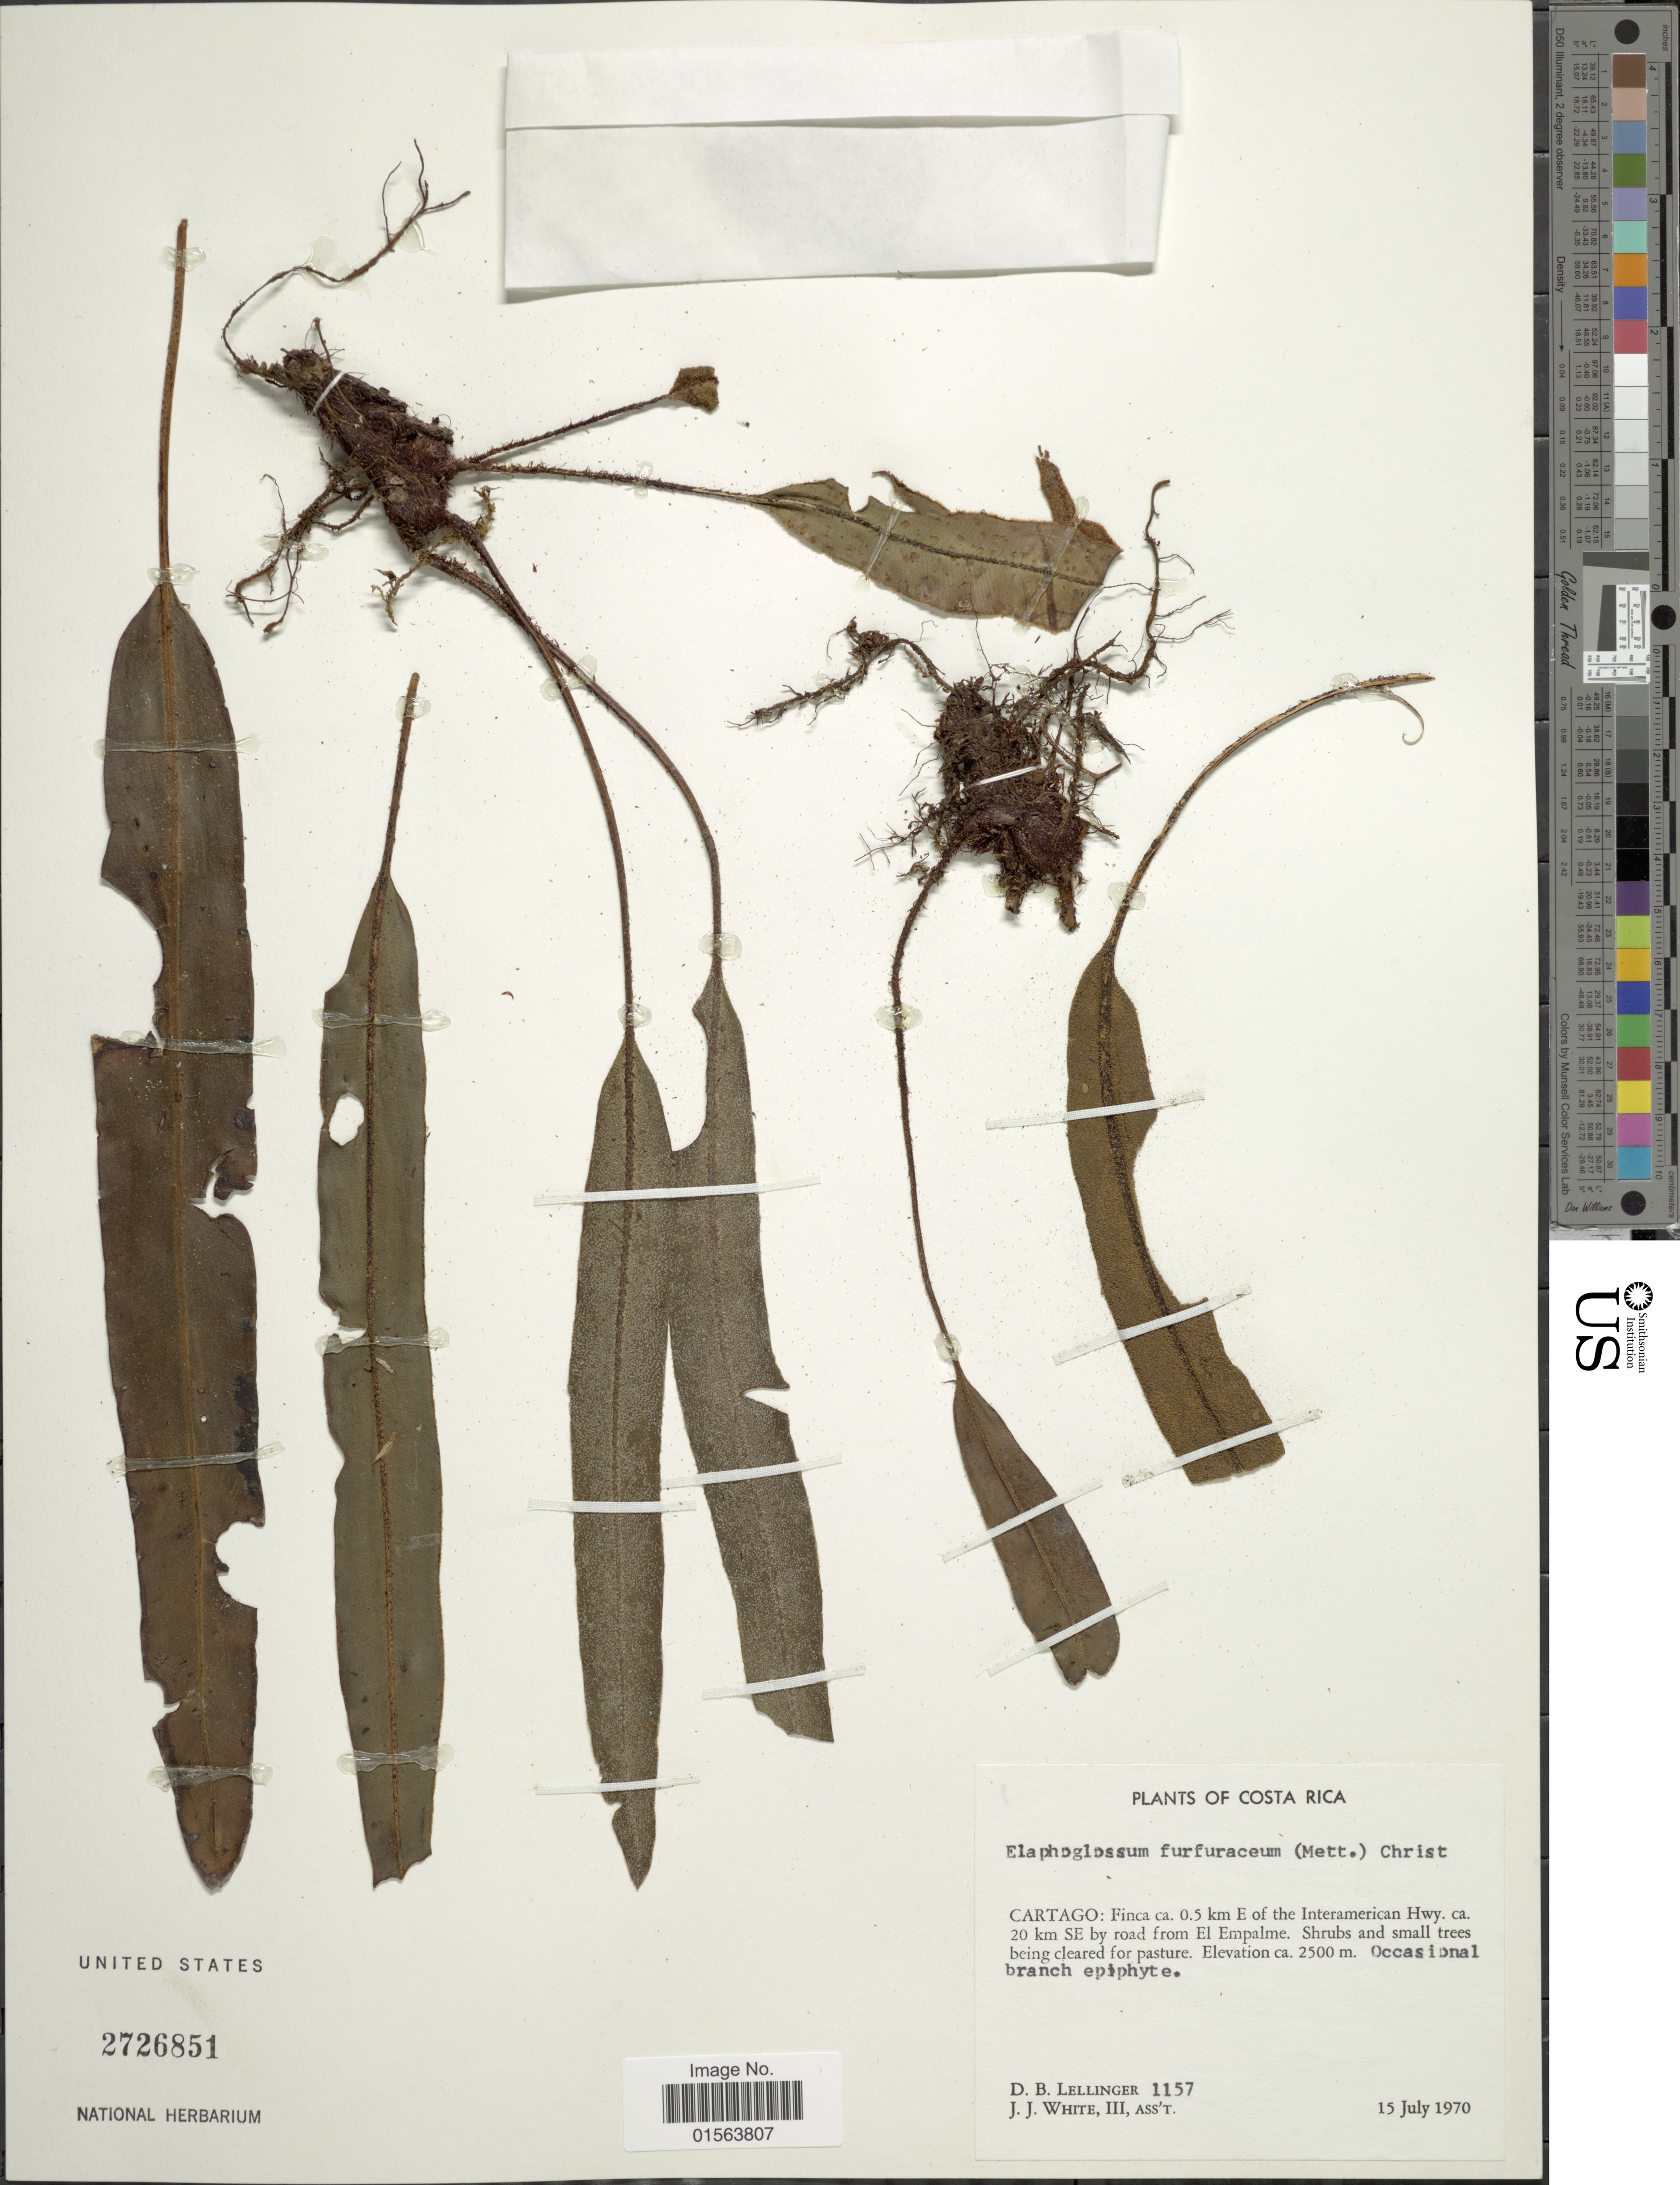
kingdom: Plantae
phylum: Tracheophyta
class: Polypodiopsida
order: Polypodiales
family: Dryopteridaceae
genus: Elaphoglossum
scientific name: Elaphoglossum furfuraceum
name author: (Mett. ex Kuhn) Christ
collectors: D. B. Lellinger & J. J. White III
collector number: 1157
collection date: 1970-07-15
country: Costa Rica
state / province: Cartago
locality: Cartago: Finca ca. 0.5 km E of the Interamerican Hwy ca. 20 km SE by road from El Empalme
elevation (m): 2500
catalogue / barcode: US 2726851